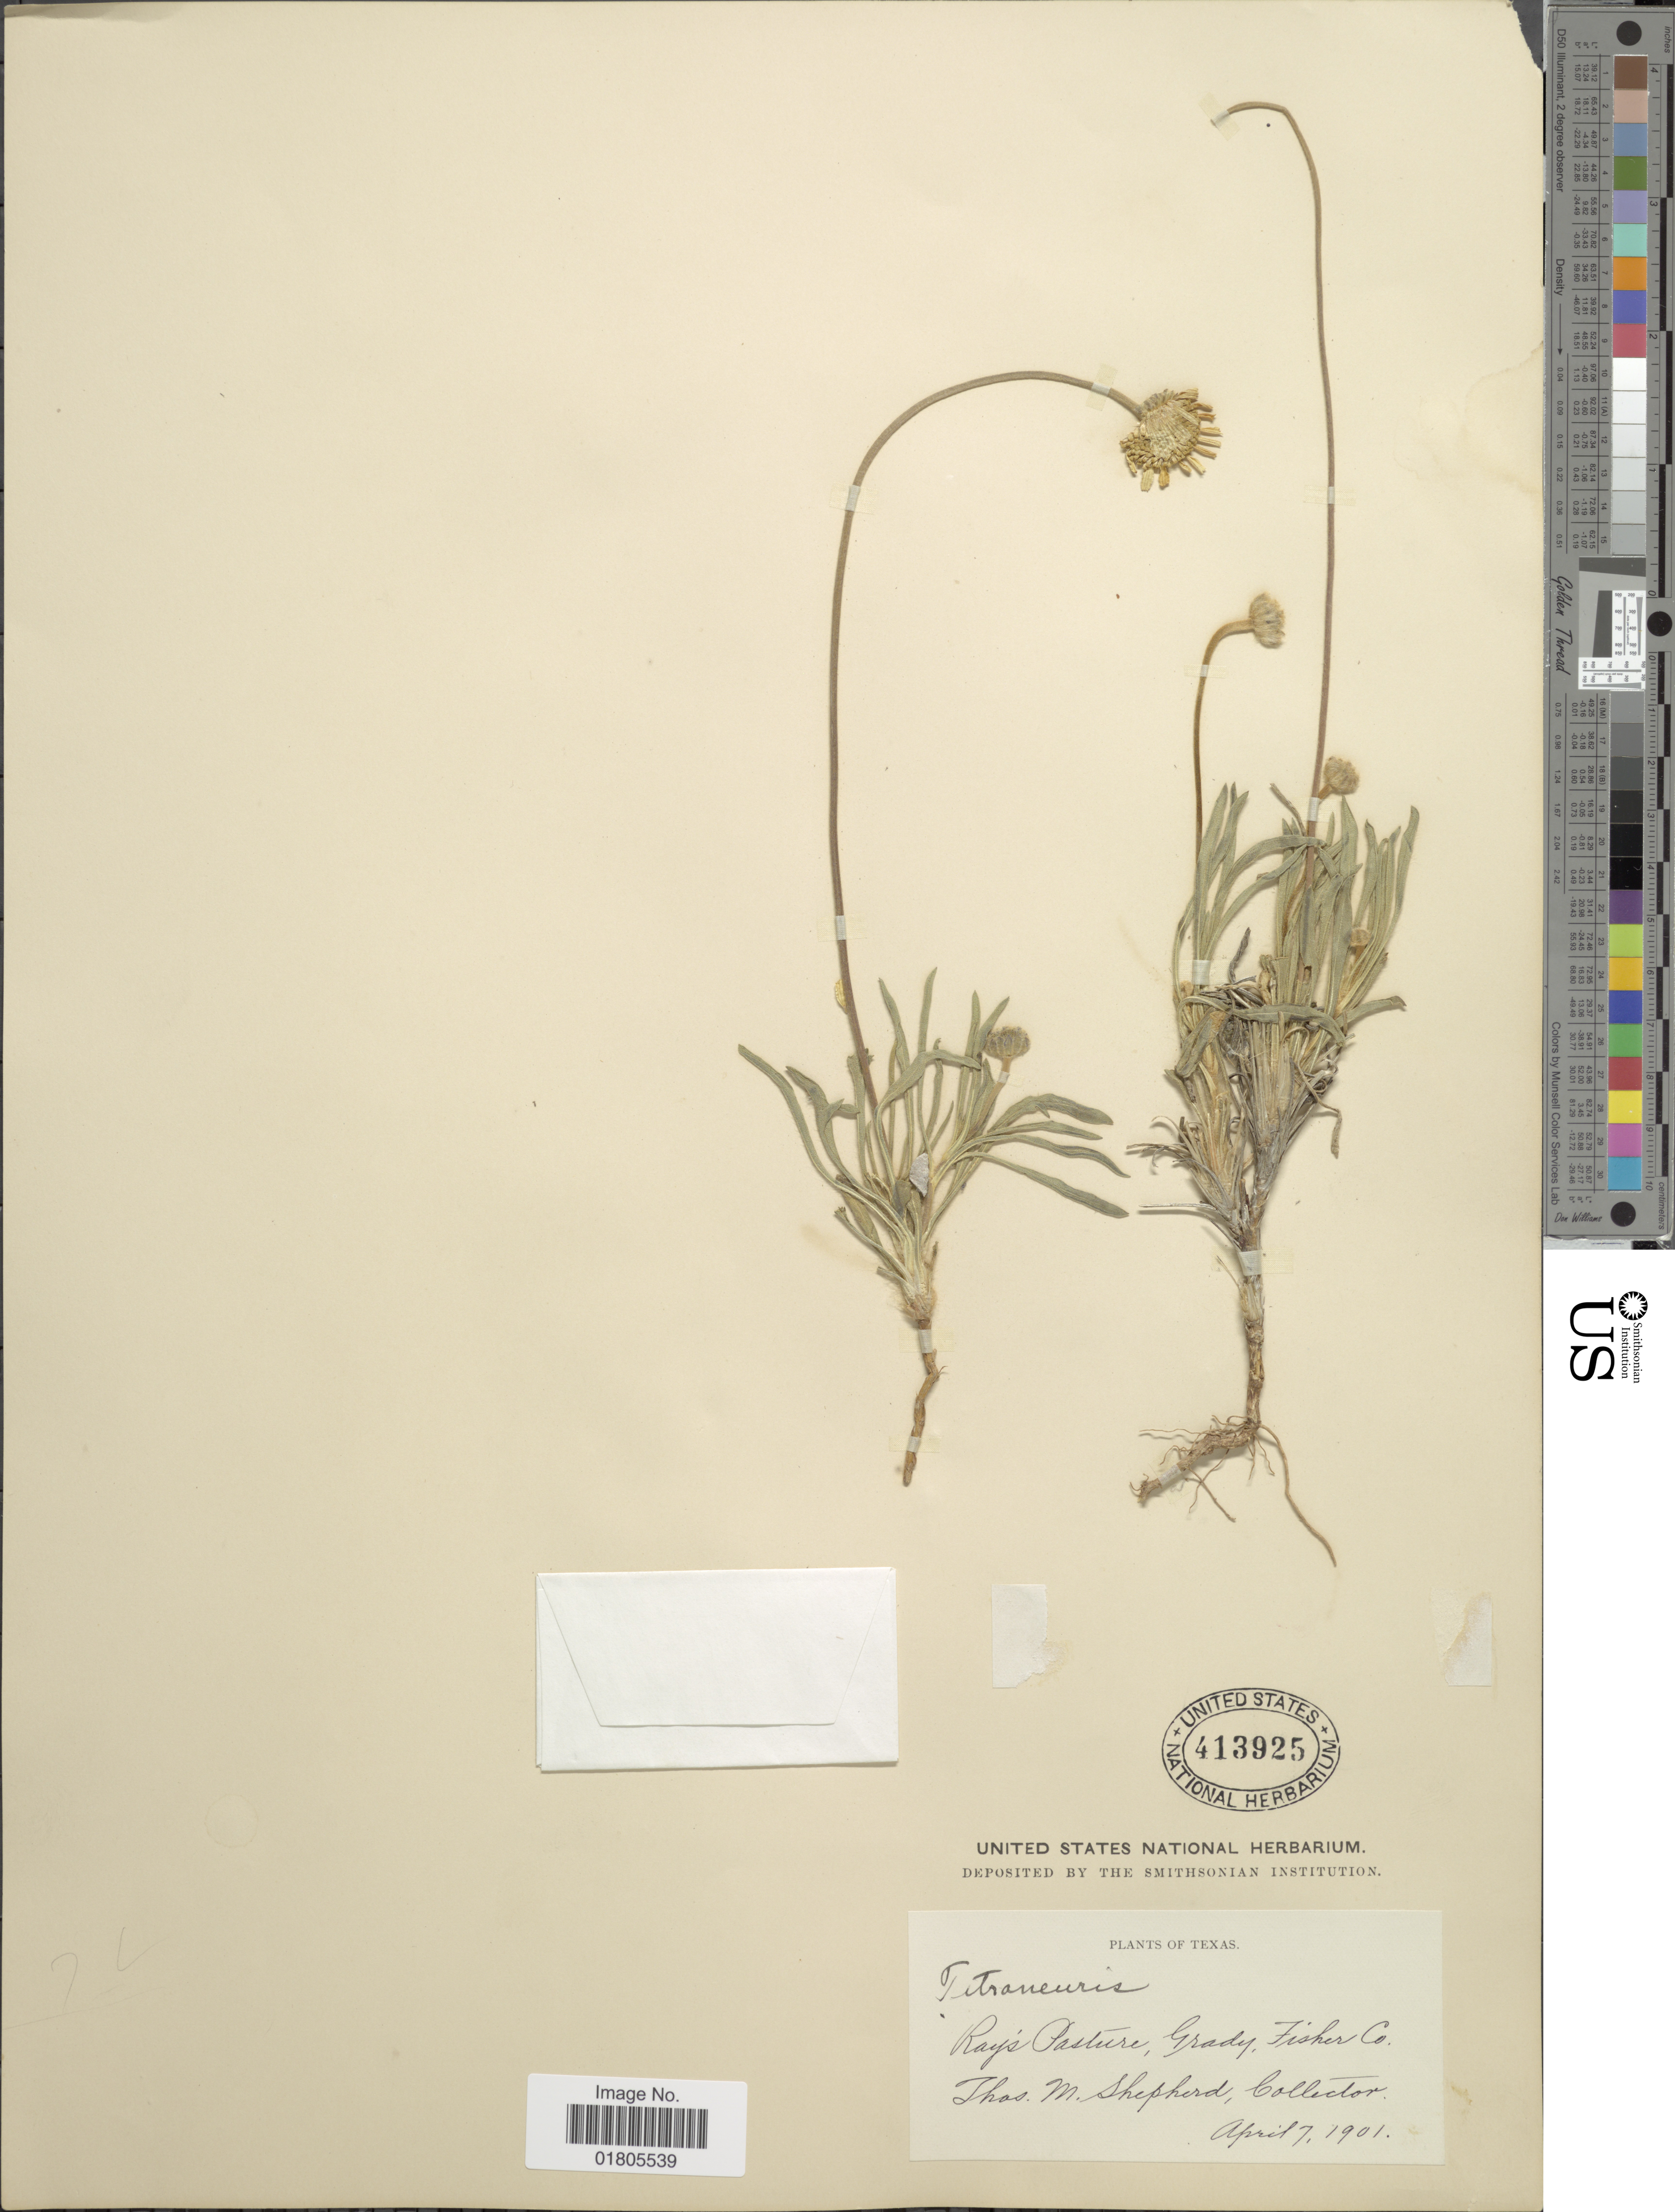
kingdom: Plantae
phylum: Tracheophyta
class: Magnoliopsida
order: Asterales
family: Asteraceae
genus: Actinea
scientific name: Actinea scaposa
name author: (DC.) Kuntze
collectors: T. Shepherd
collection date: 1901-04-07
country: United States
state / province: Texas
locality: Rays pasture, Grady, Fisher Co.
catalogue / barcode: US 413925